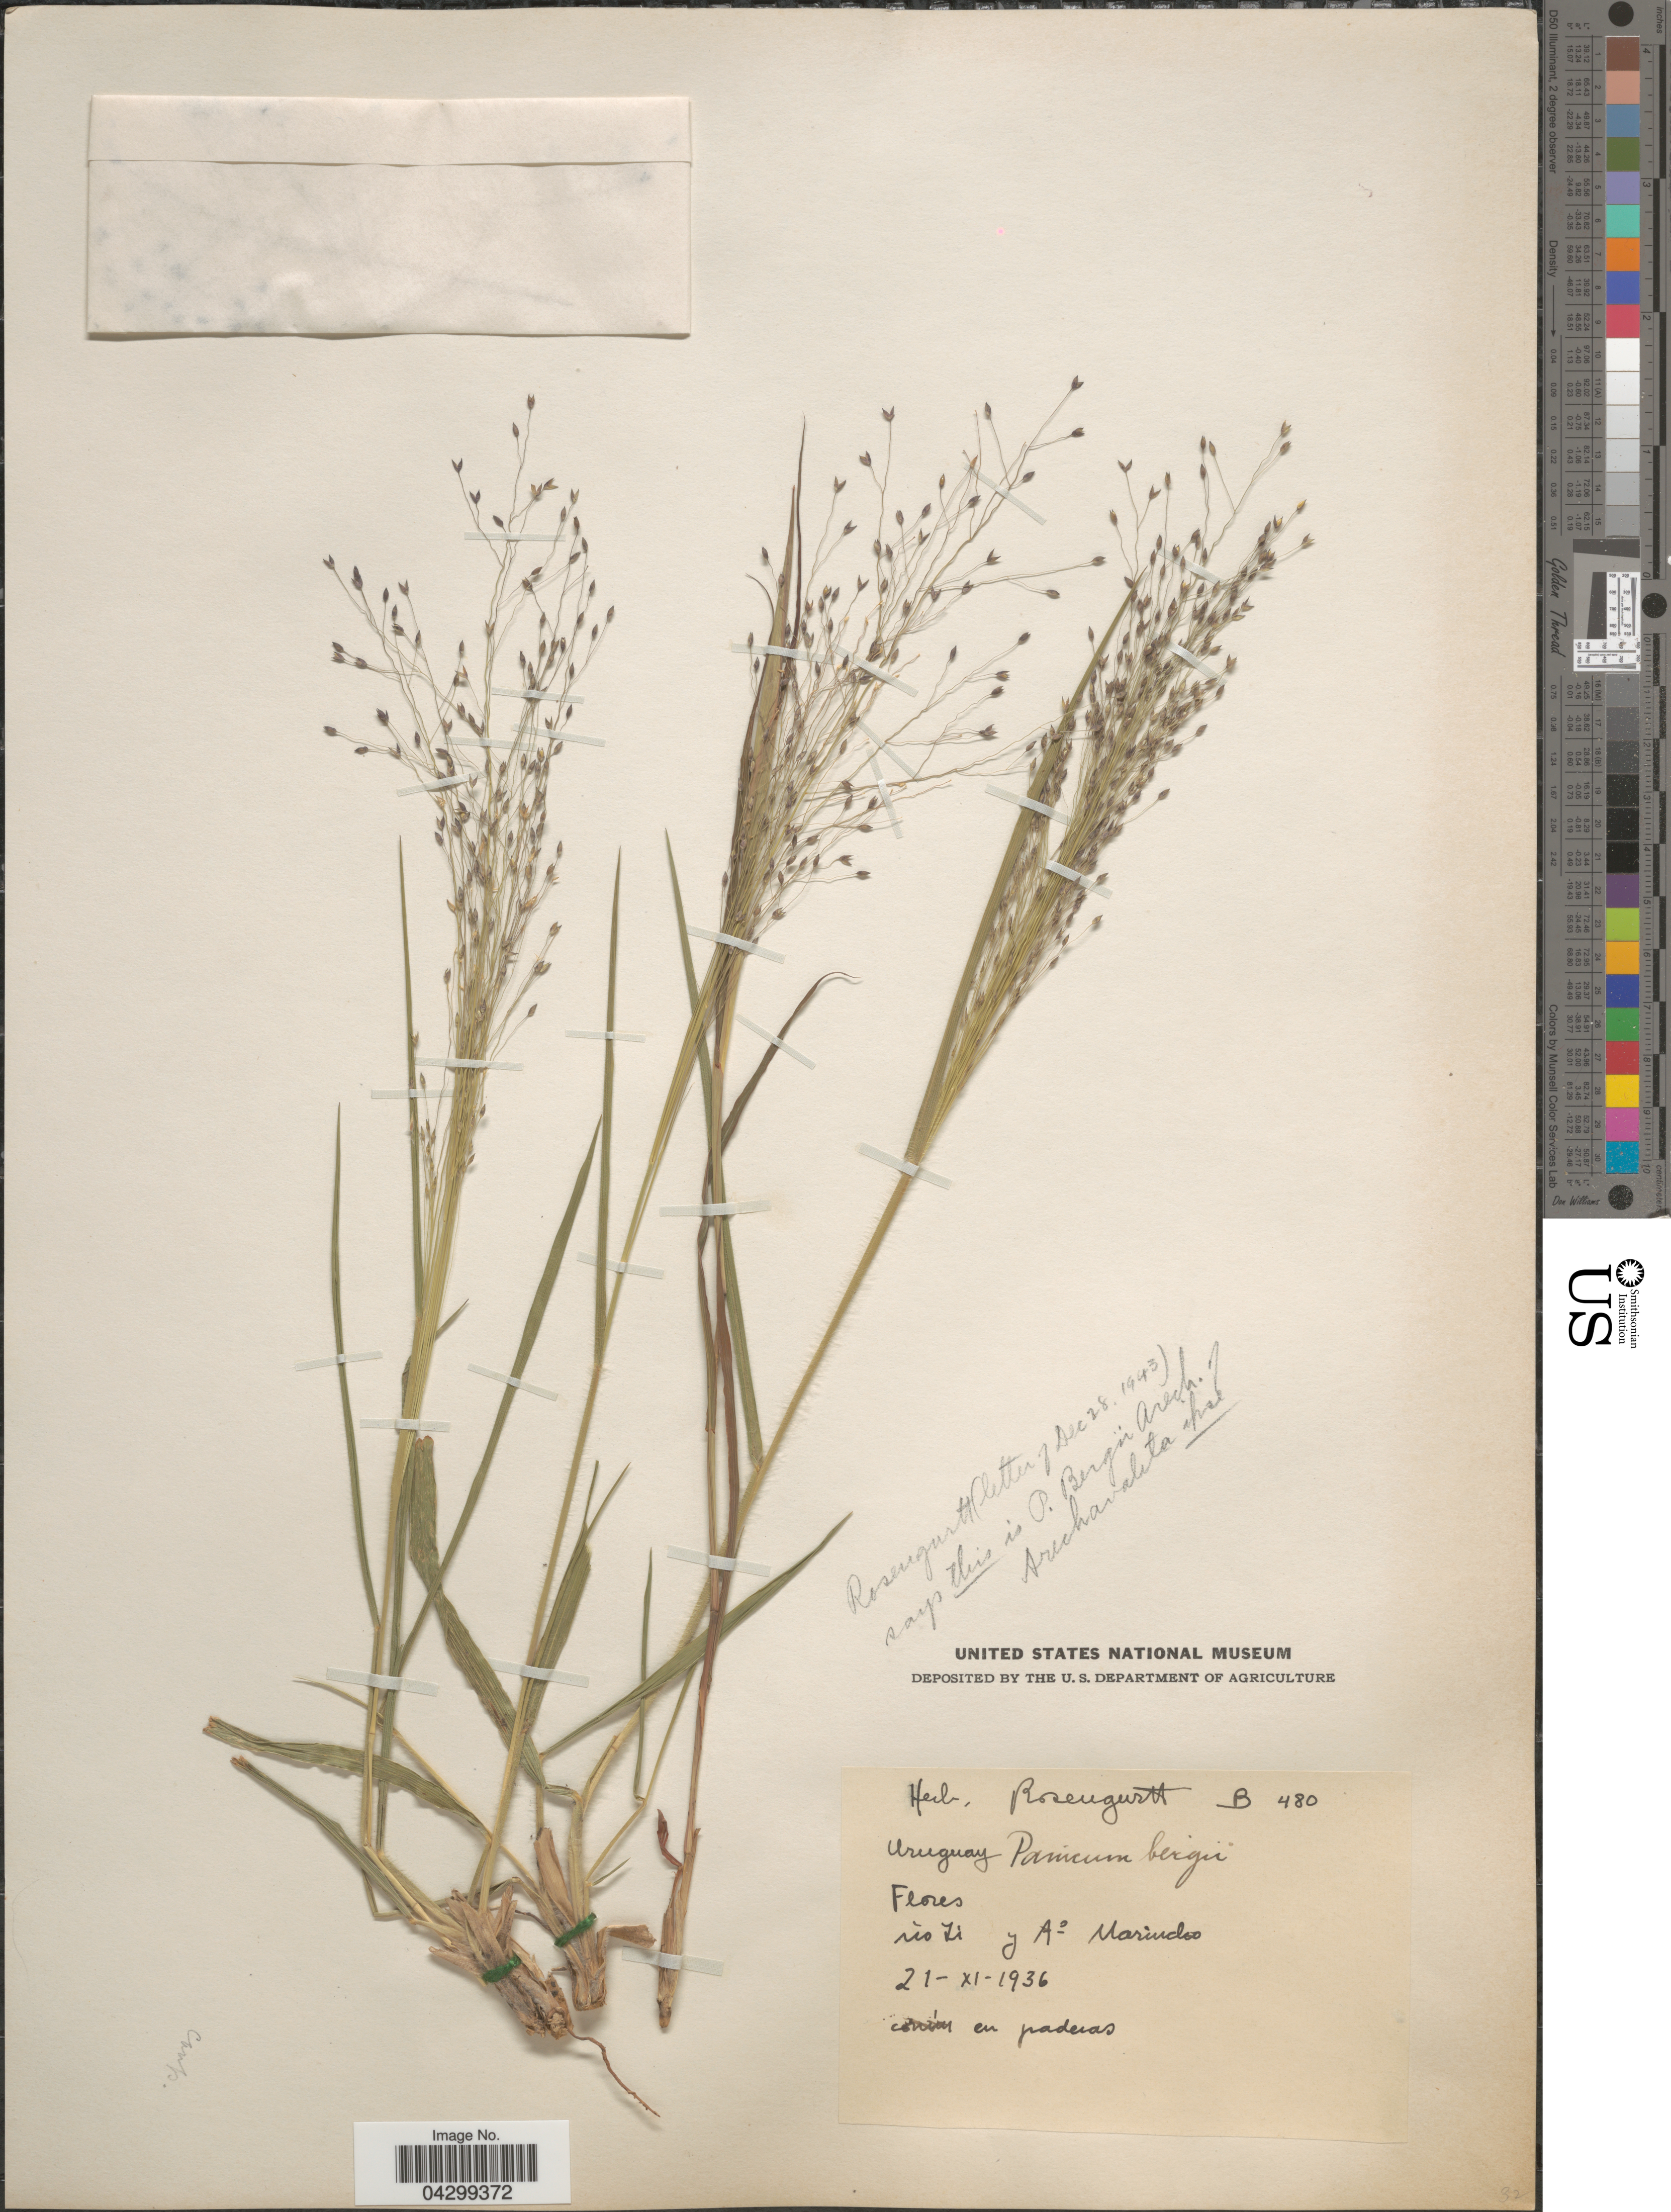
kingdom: Plantae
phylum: Tracheophyta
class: Liliopsida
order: Poales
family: Poaceae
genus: Panicum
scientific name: Panicum bergii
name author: Arechav.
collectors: ex herb. Rosengurtt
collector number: B480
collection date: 1936-11-21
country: Uruguay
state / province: Flores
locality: Río Yi y Ao Marincho.